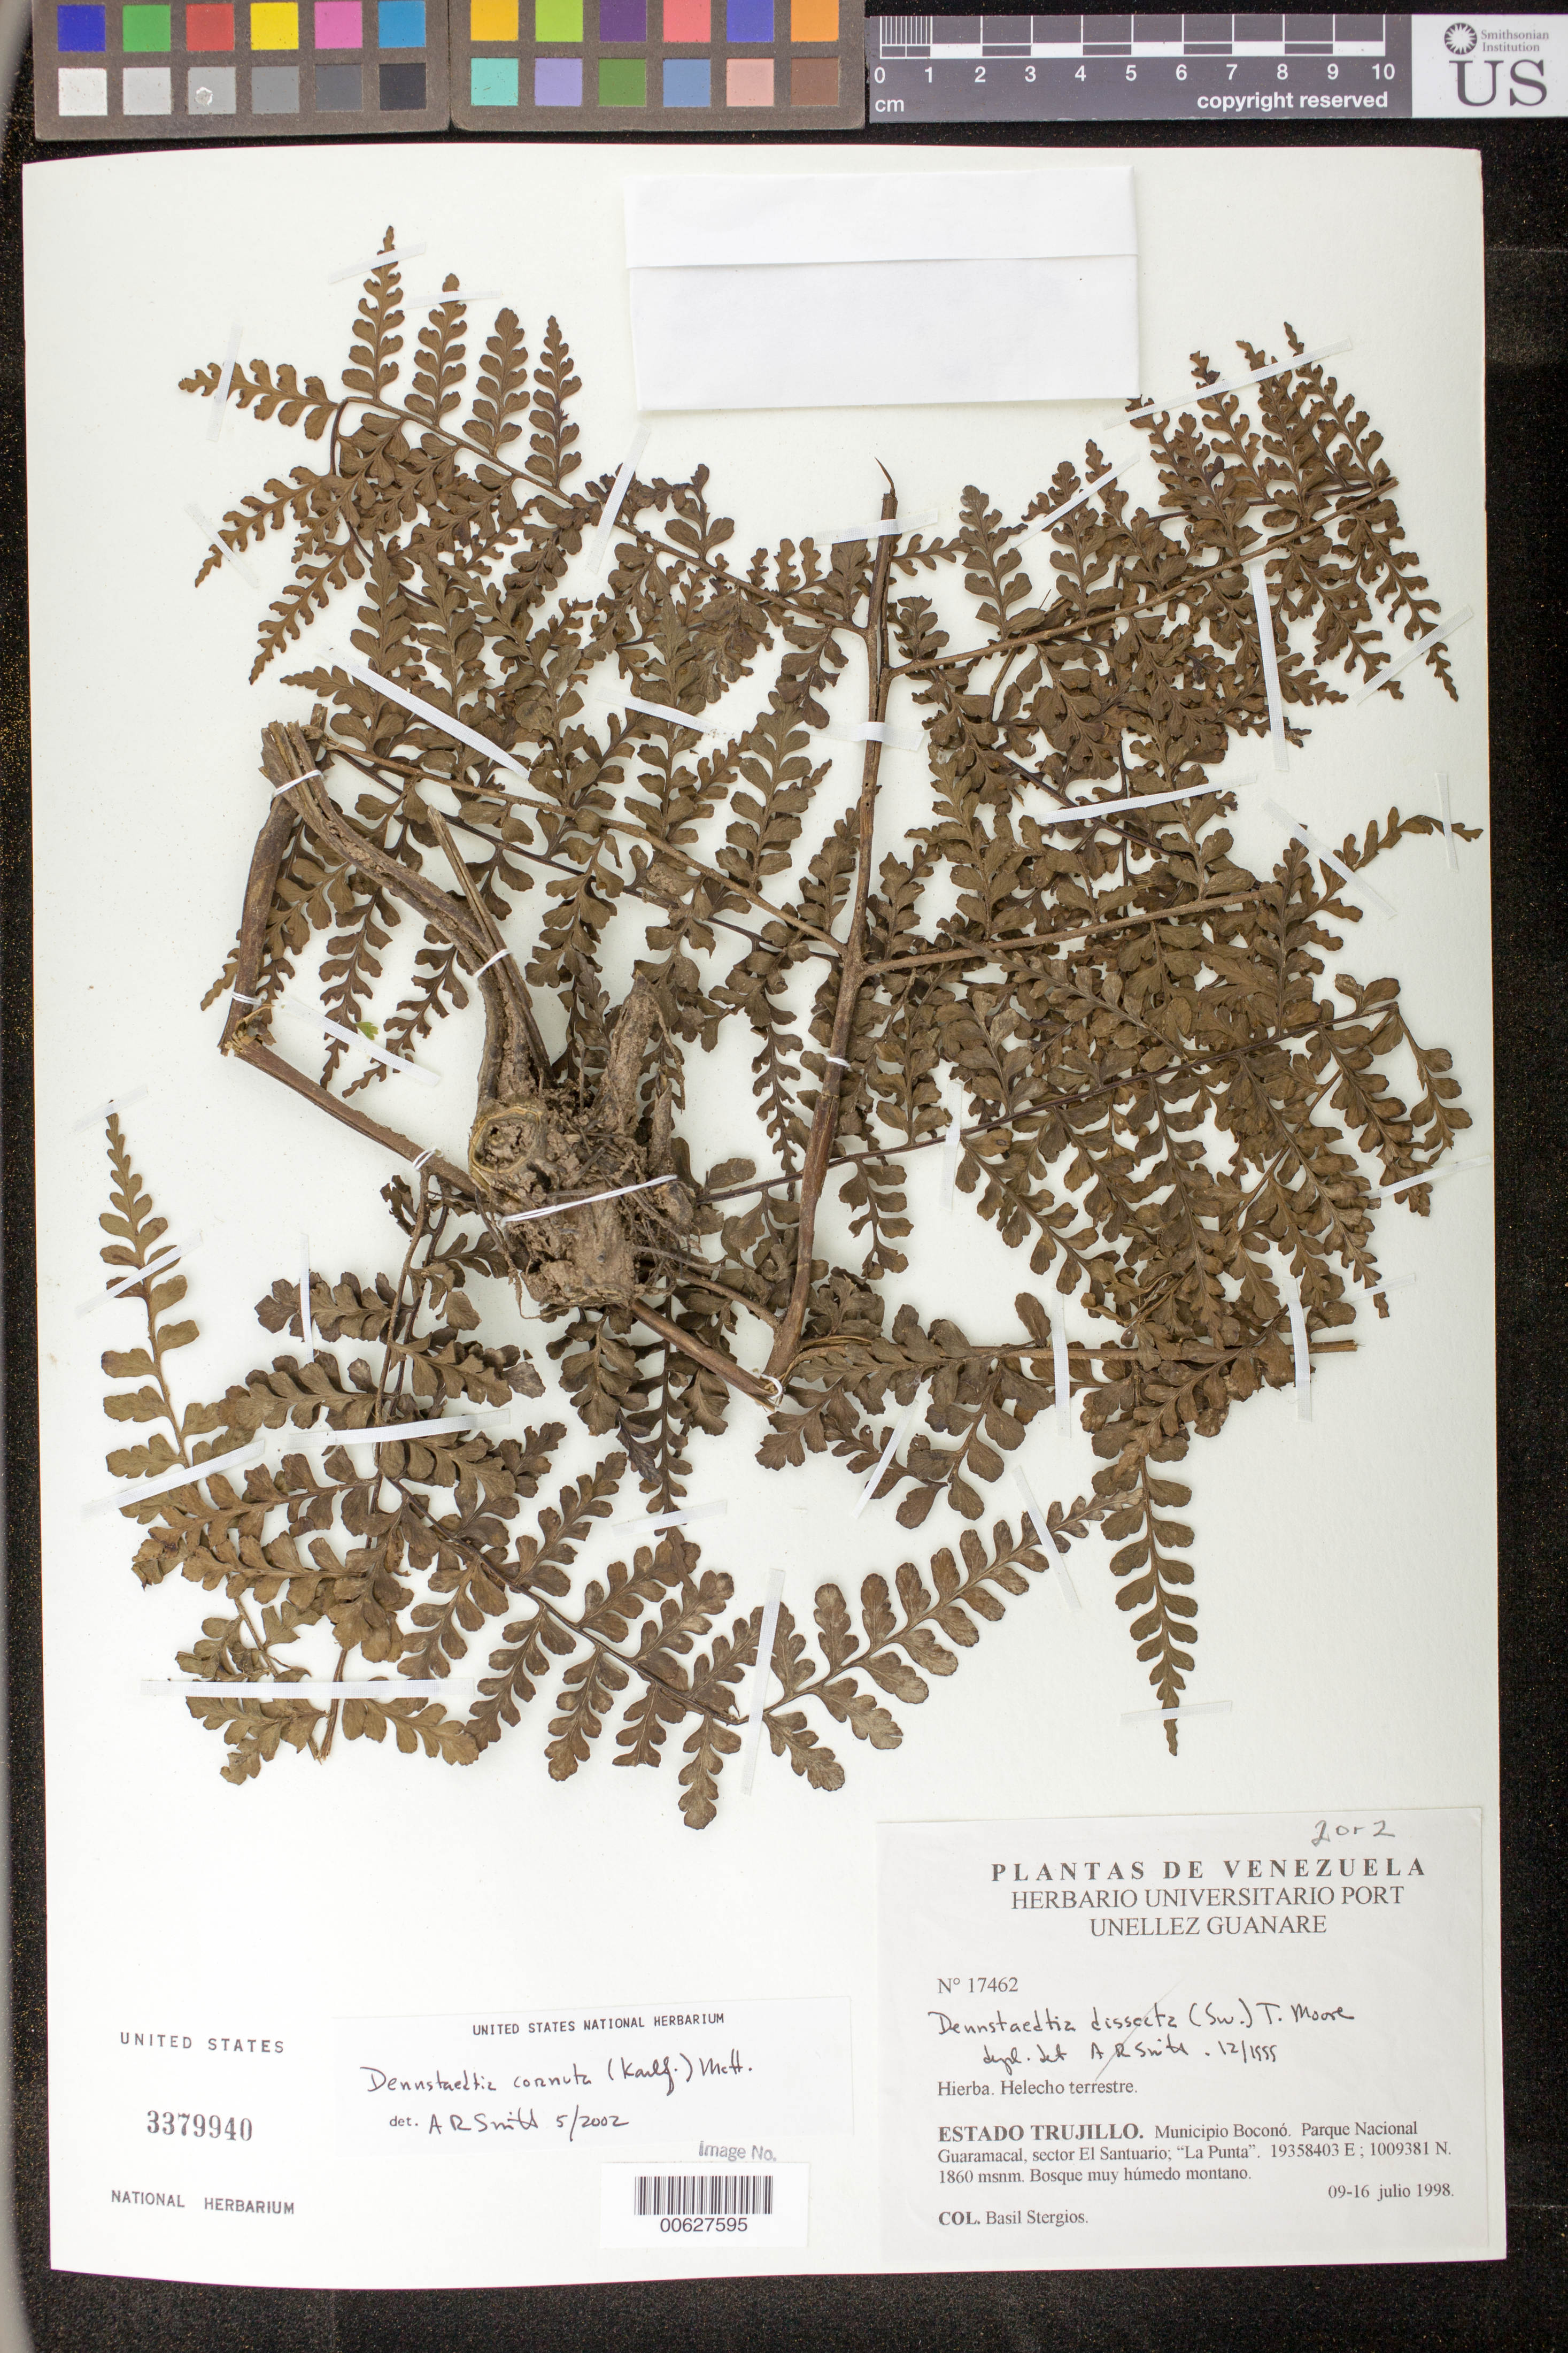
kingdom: Plantae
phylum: Tracheophyta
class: Polypodiopsida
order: Polypodiales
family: Dennstaedtiaceae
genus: Dennstaedtia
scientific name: Dennstaedtia cornuta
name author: (Kaulf.) Mett.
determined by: Smith, Alan R., (UC)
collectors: B. G. Stergios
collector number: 17462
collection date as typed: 09 Jul 1998 to 16 Jul 1998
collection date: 1998-07-09/1998-07-16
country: Venezuela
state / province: Trujillo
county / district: Boconó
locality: Parque Nacional Guaramacal, Sector El Santuario, La Punta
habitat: Bosque muy húmedo montano.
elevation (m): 1860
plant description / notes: PORT, UC, US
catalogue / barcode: US 3379940